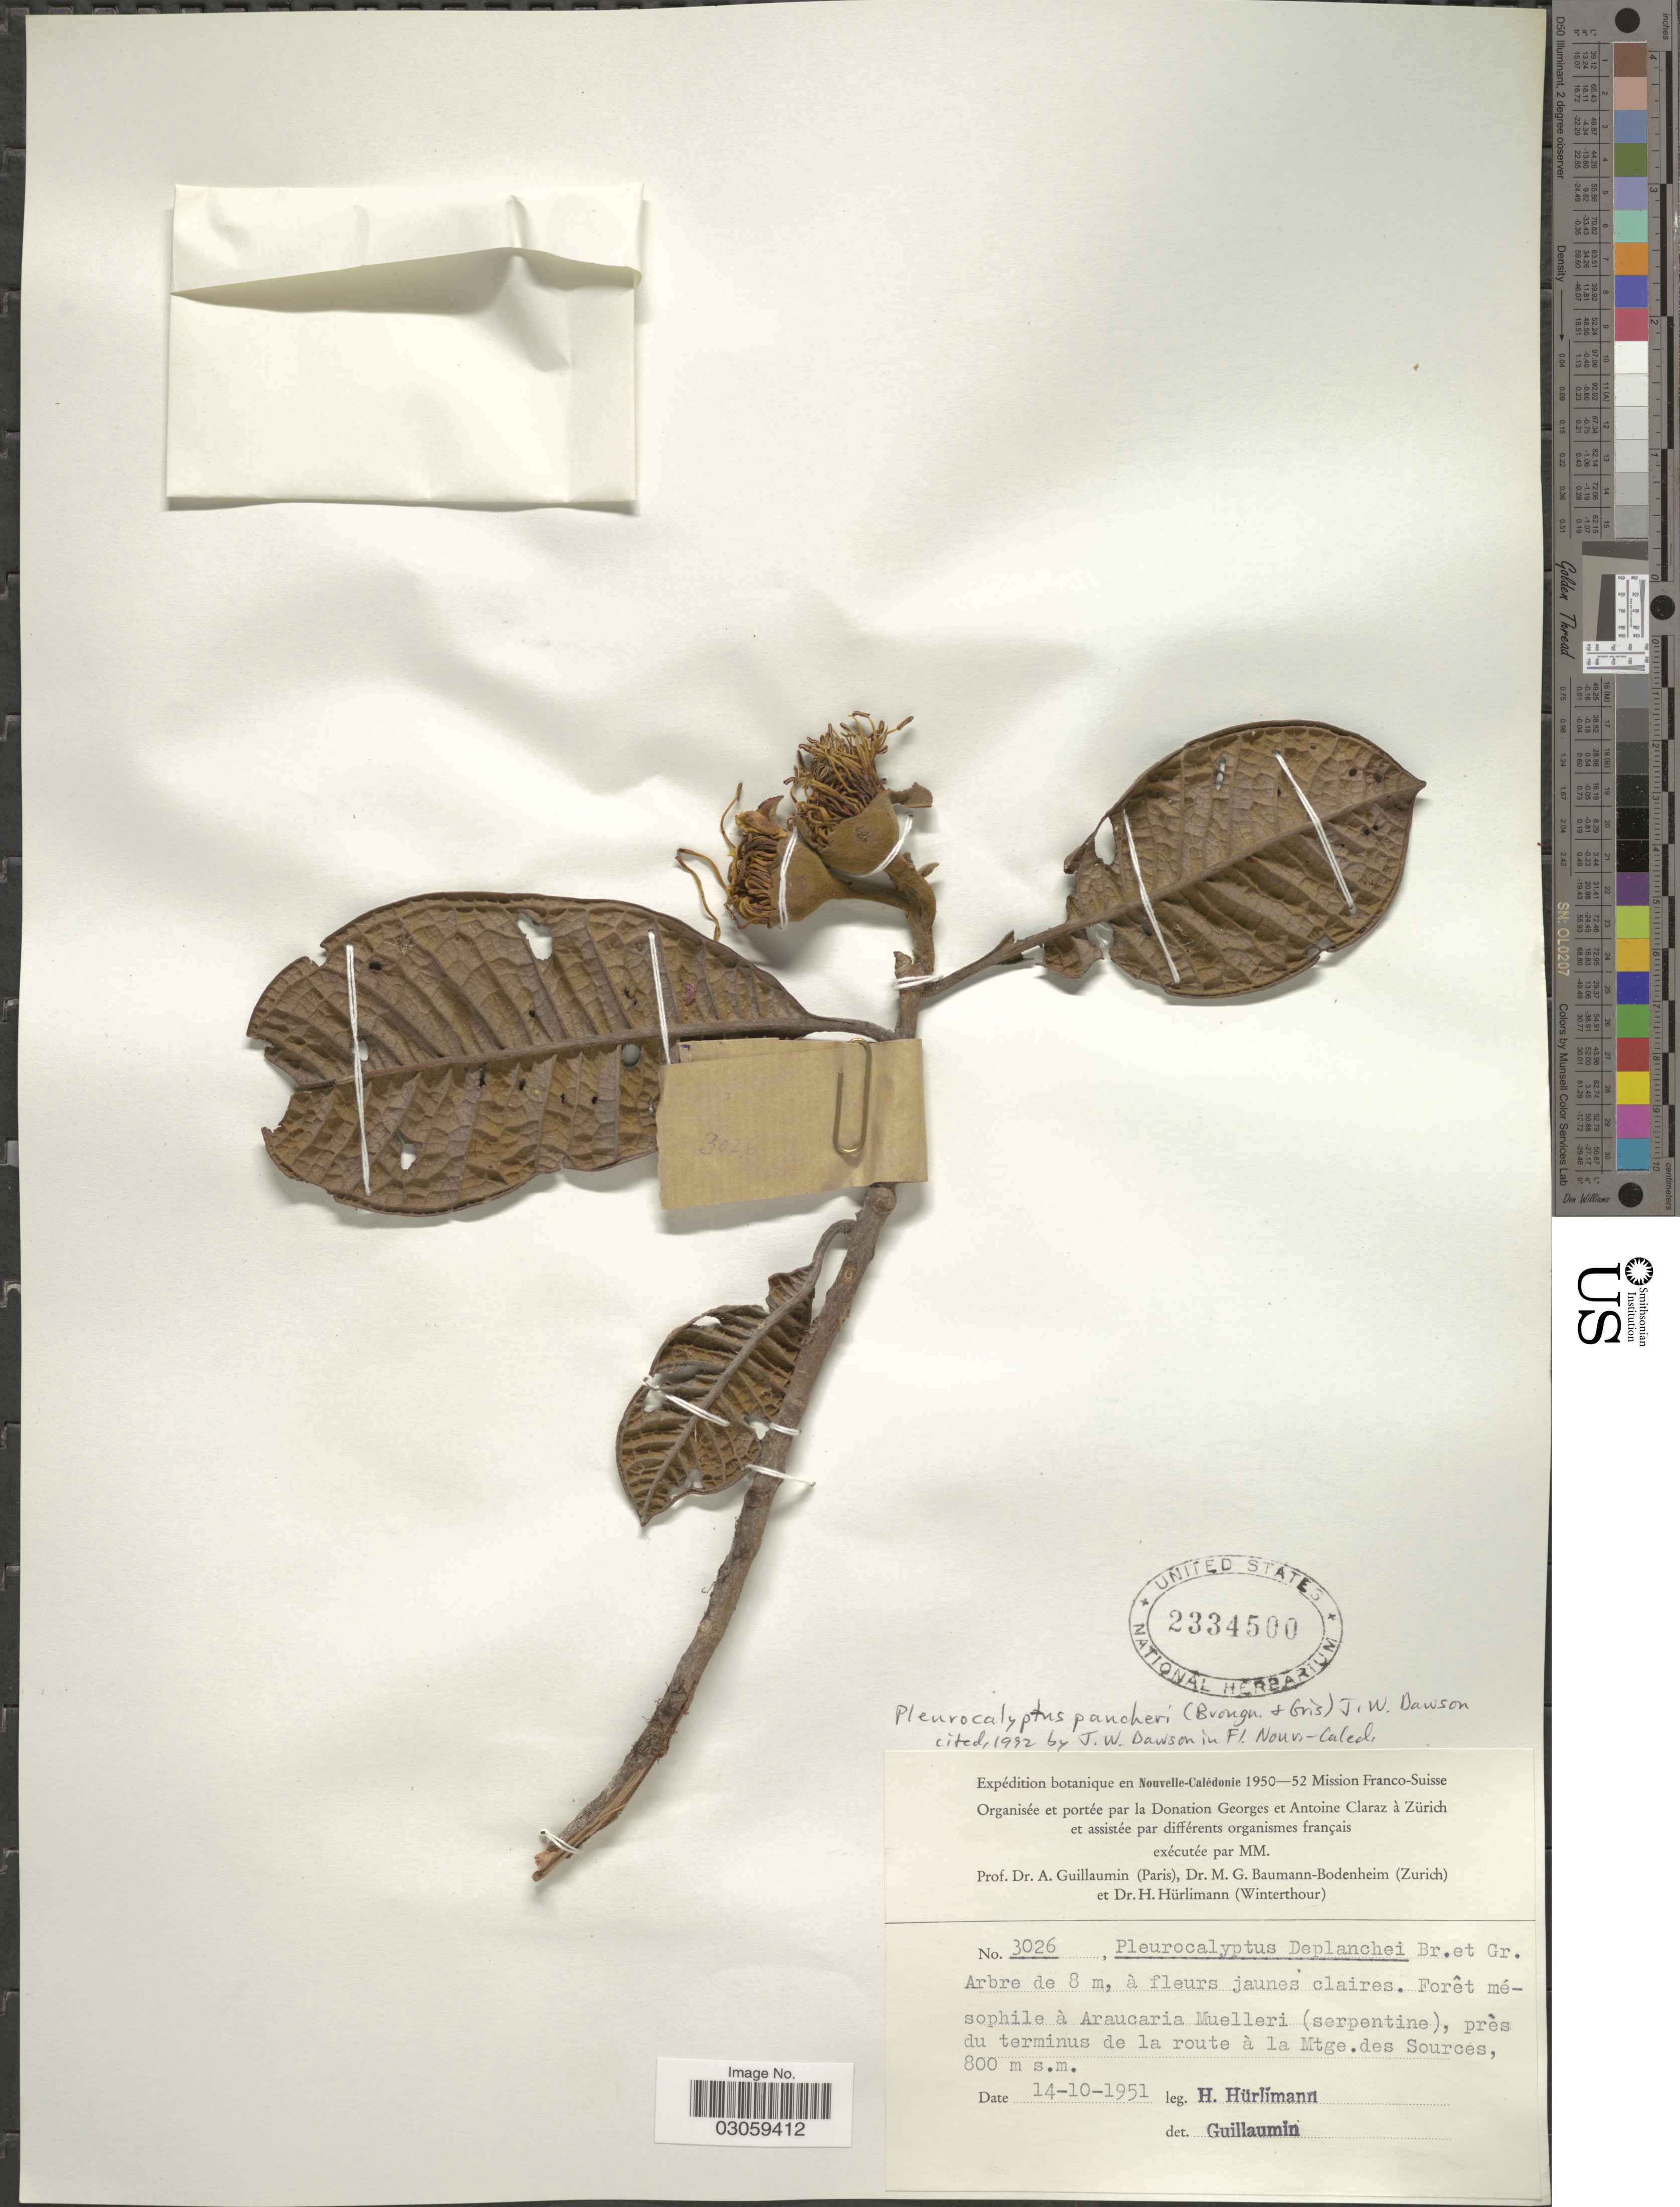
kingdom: Plantae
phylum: Tracheophyta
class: Magnoliopsida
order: Myrtales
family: Myrtaceae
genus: Pleurocalyptus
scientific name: Pleurocalyptus pancheri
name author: (Brongn. & Gris) J.W. Dawson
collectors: H. Hürlimann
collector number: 3026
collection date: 1951-10-14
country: New Caledonia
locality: En Nouvelle-Calédonie. Près du terminus de la route à la Mtge. des Sources.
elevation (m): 800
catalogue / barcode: US 2334500